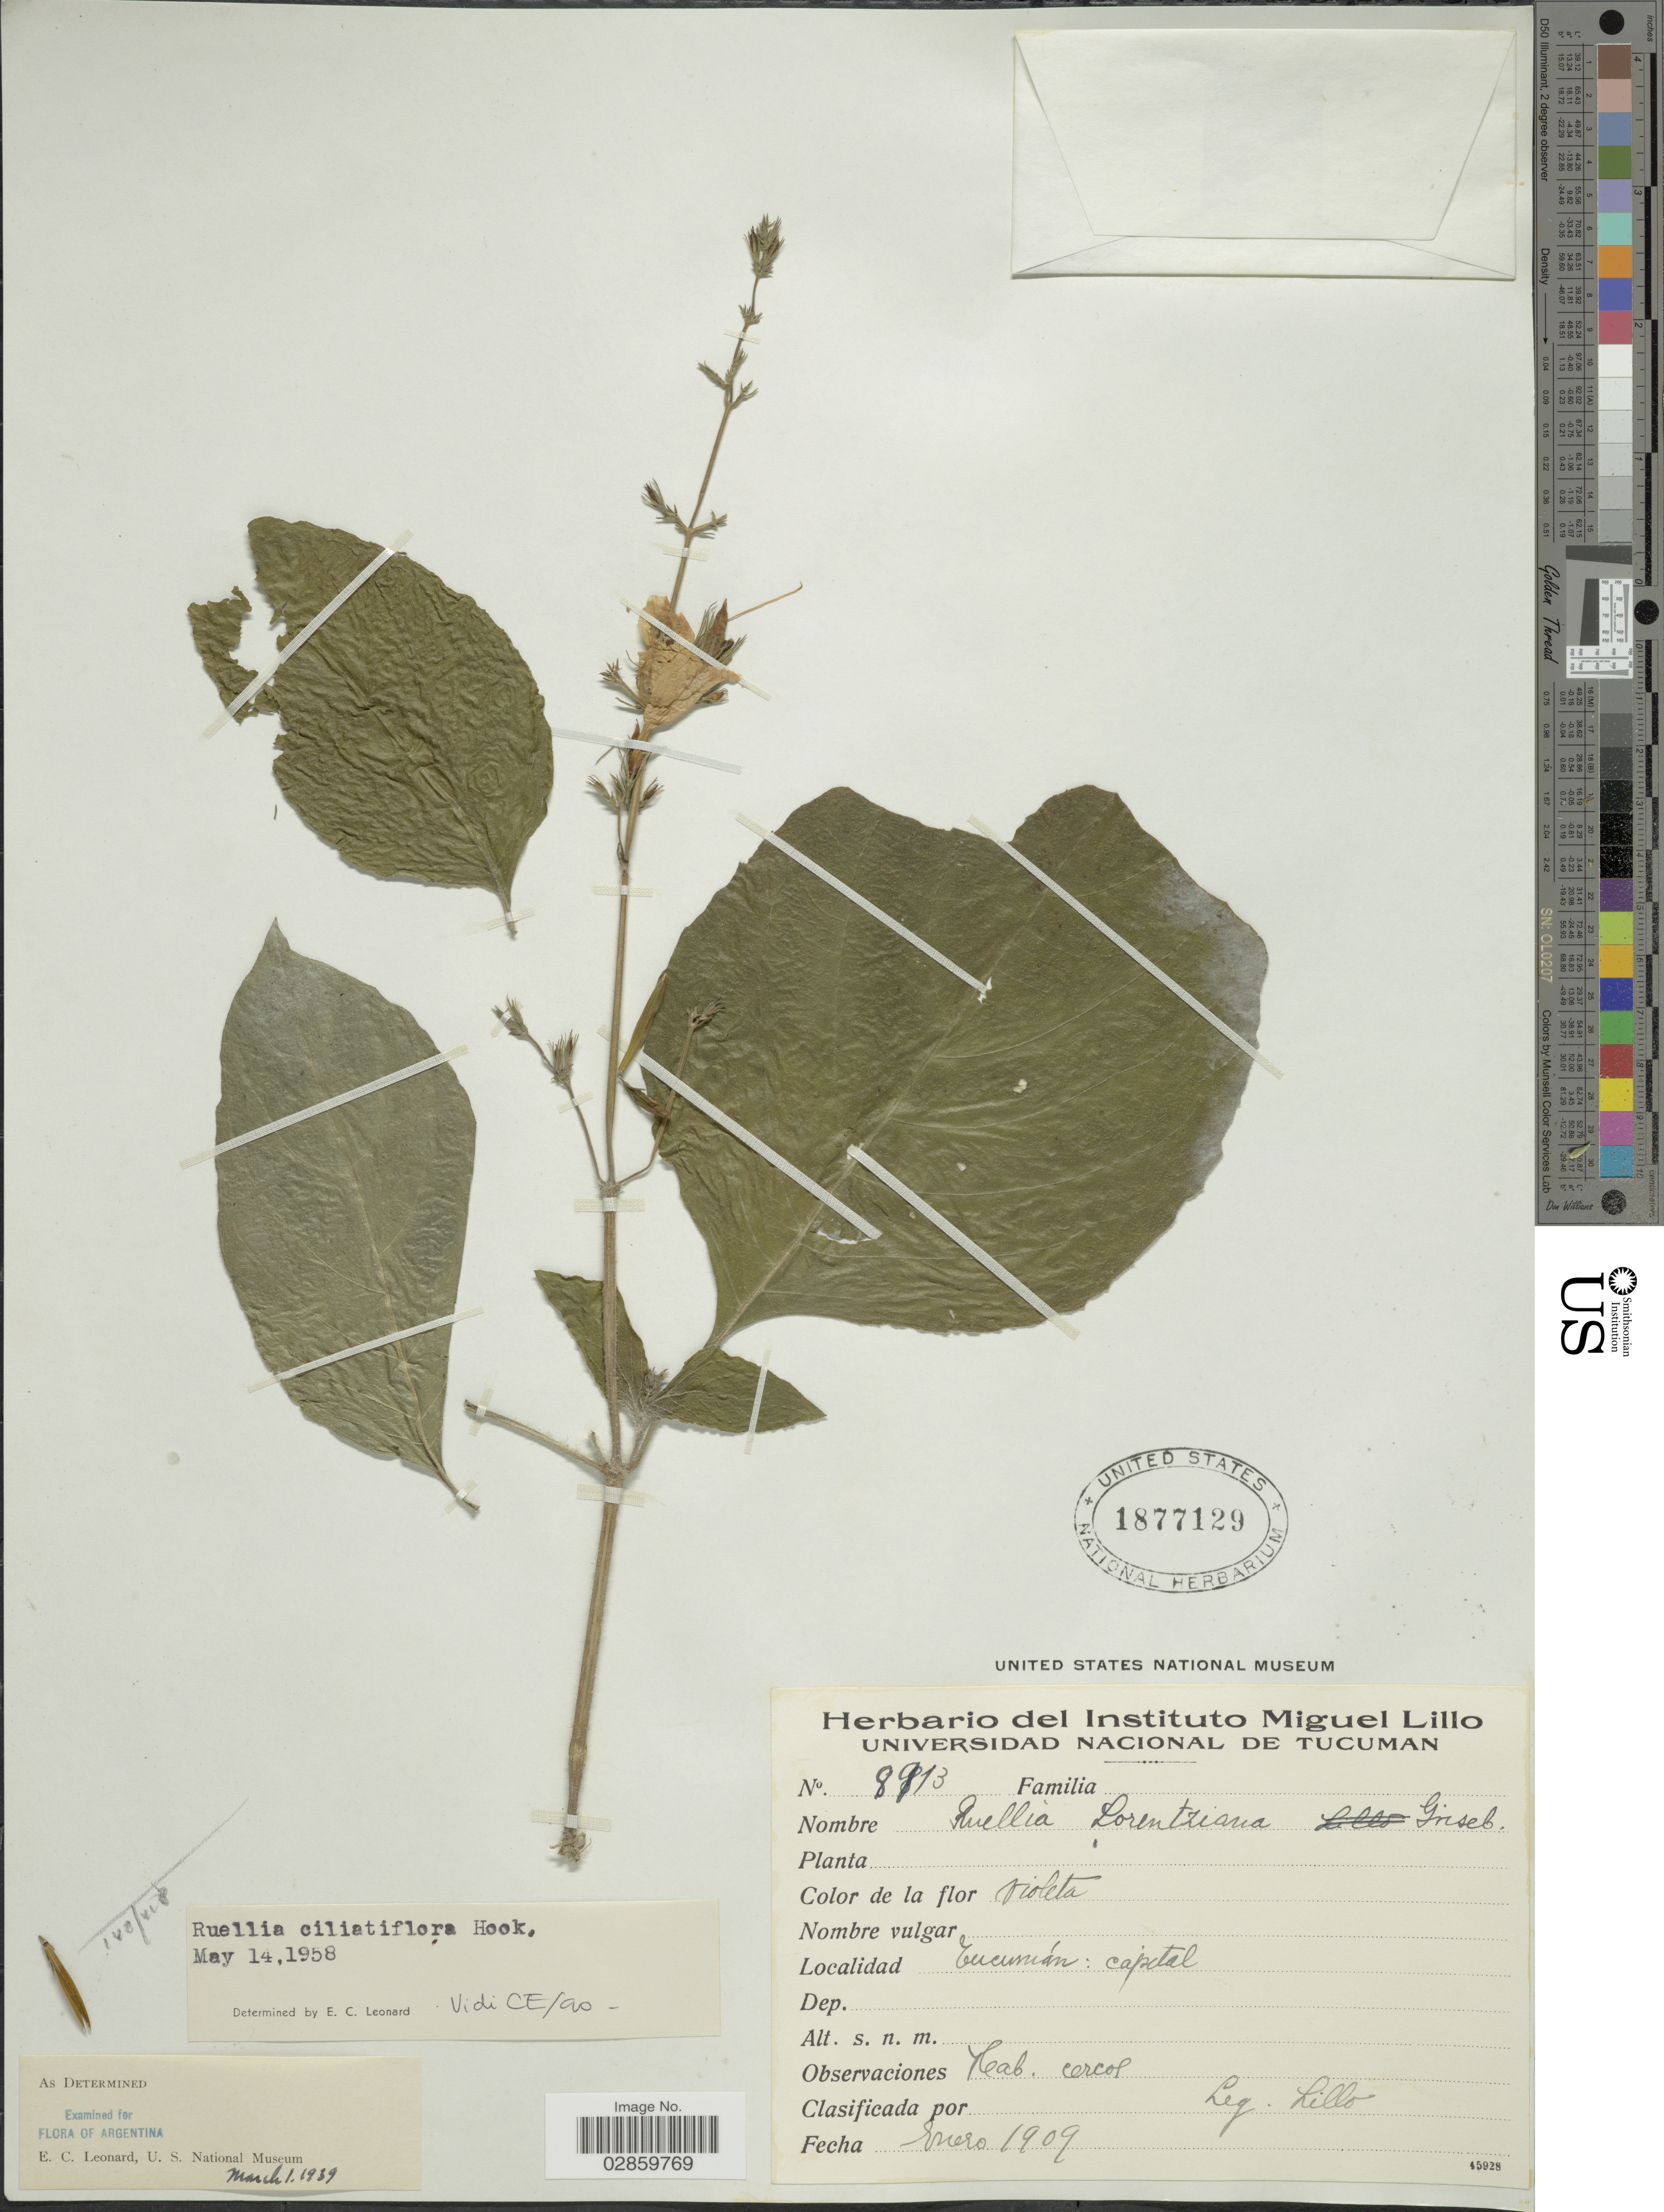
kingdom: Plantae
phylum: Tracheophyta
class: Magnoliopsida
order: Lamiales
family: Acanthaceae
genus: Ruellia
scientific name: Ruellia ciliatiflora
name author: Hook.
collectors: M. Lillo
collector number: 8113*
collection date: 1909-01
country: Argentina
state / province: Tucuman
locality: Capital.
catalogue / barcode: US 1877129